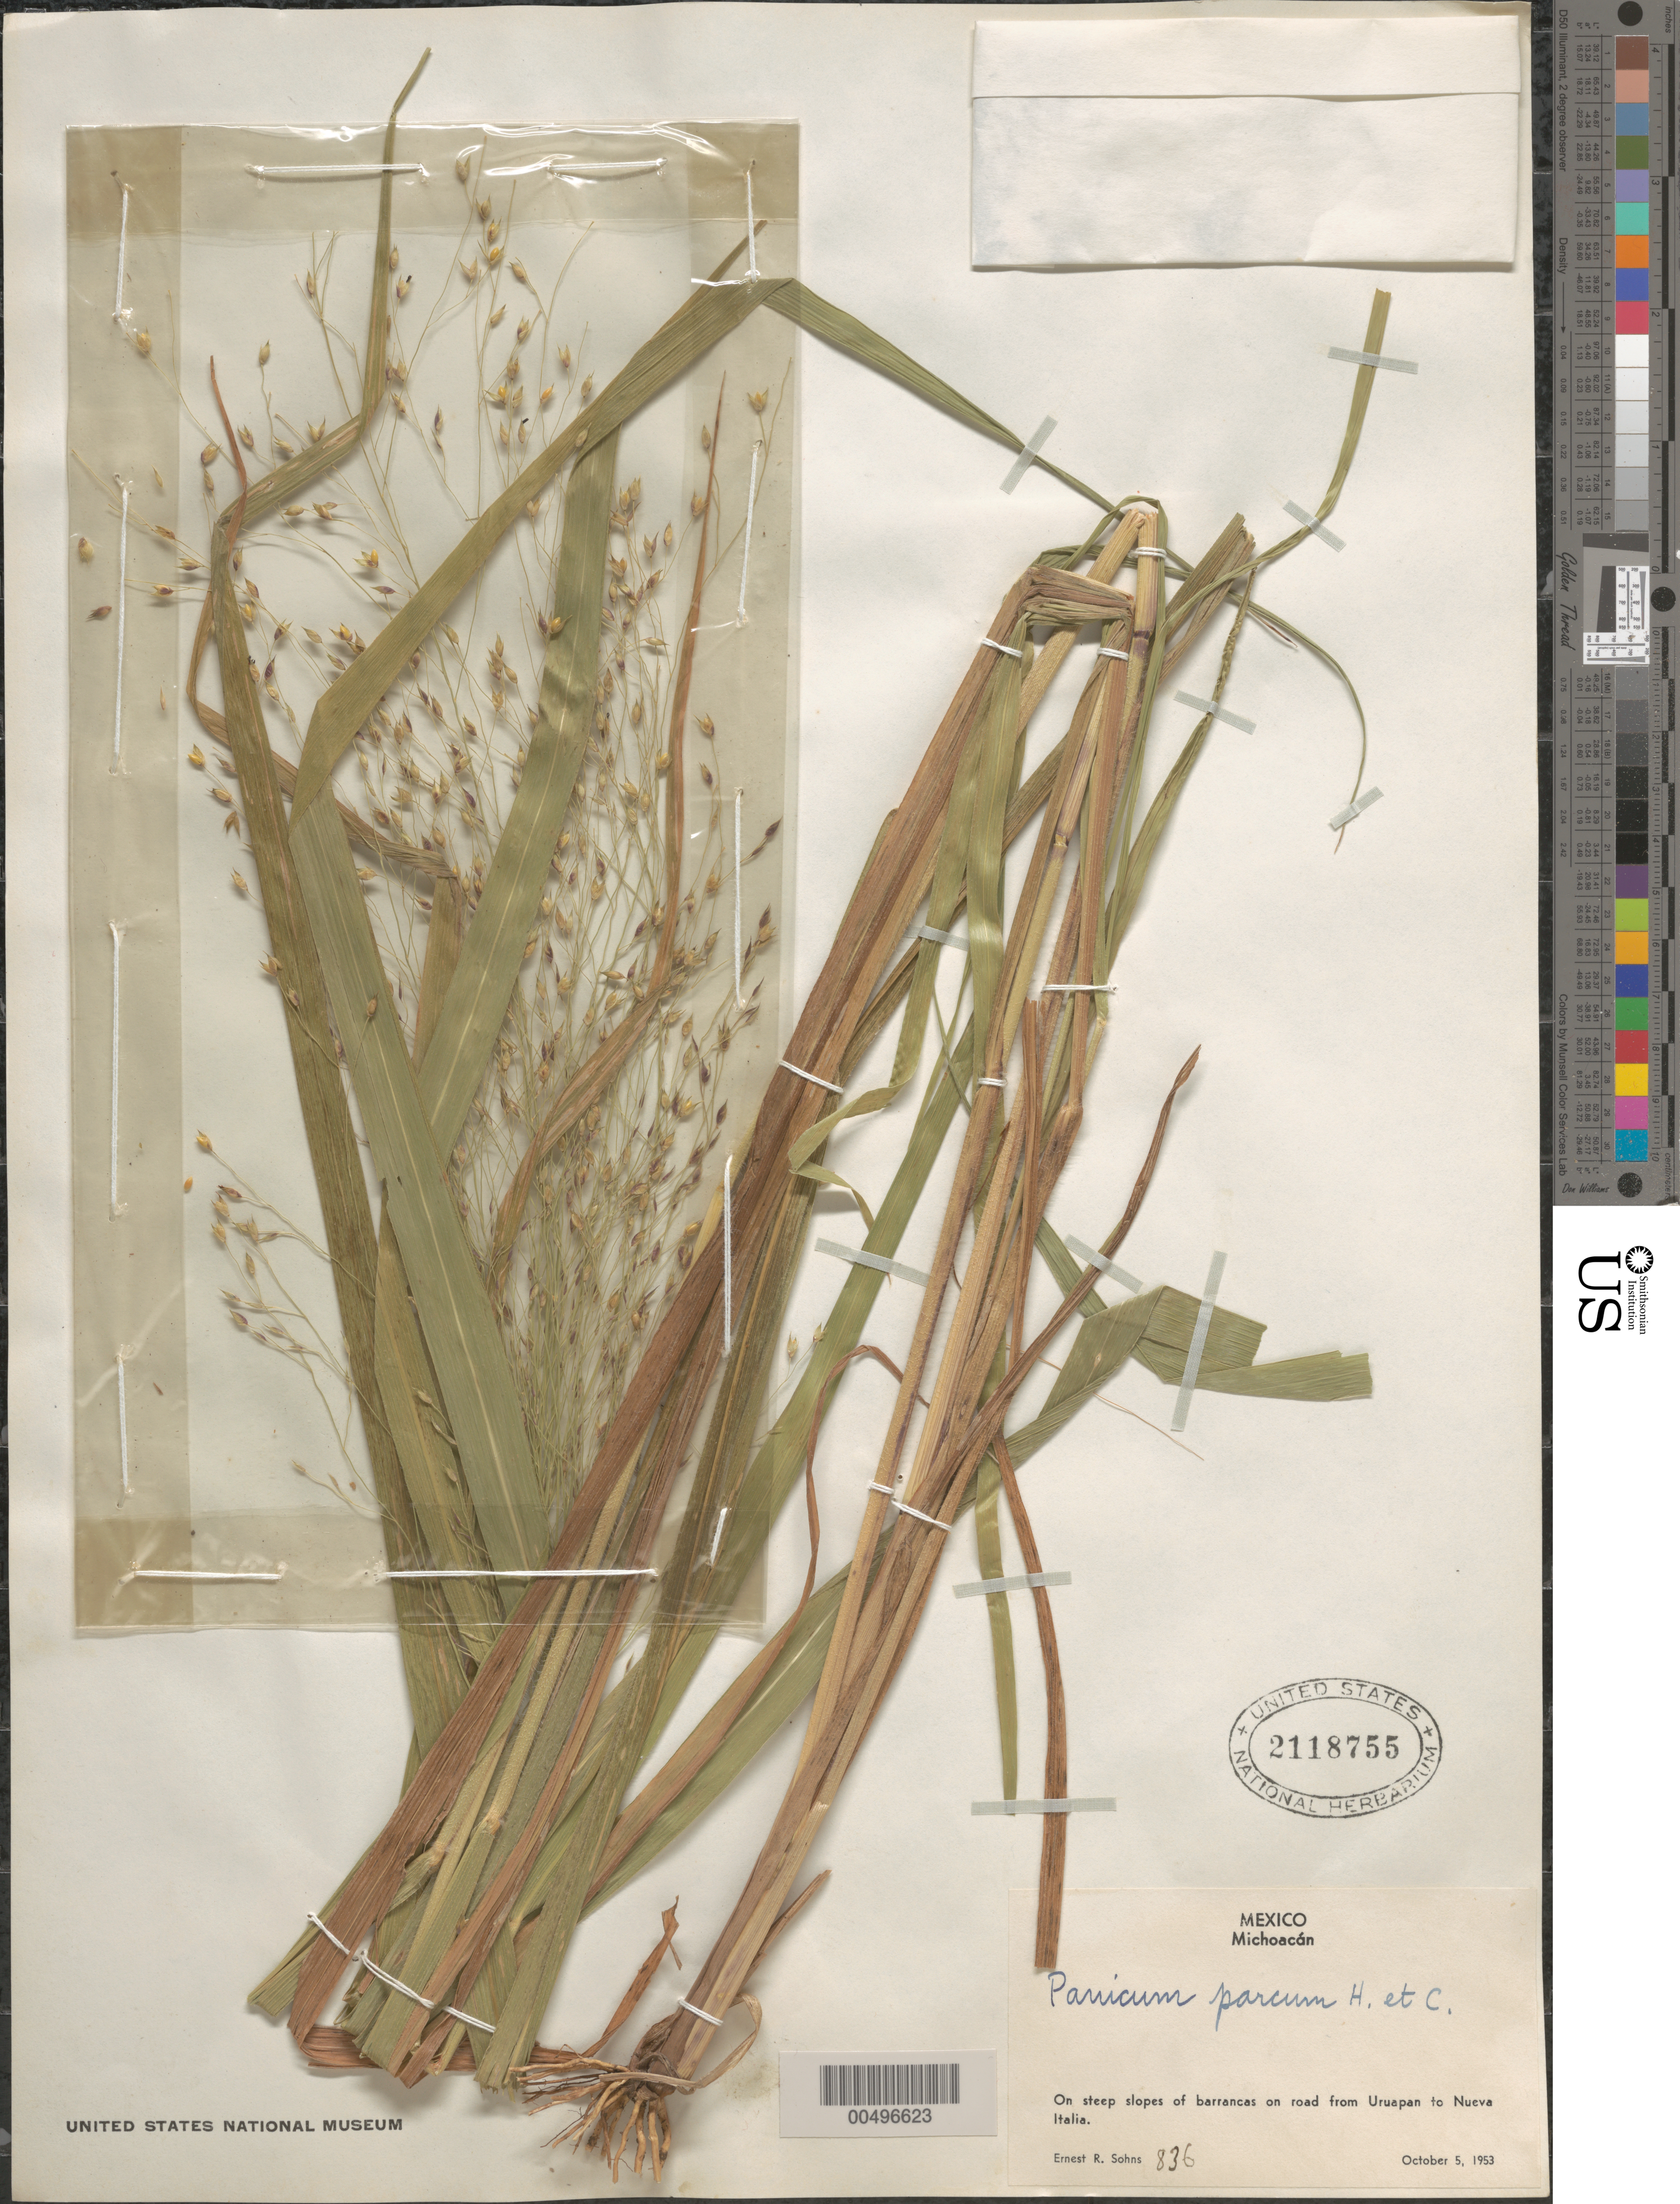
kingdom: Plantae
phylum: Tracheophyta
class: Liliopsida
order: Poales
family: Poaceae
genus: Panicum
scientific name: Panicum parcum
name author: Hitchc. & Chase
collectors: E. R. Sohns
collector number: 836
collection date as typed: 5 Oct 1953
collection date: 1953-10-05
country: Mexico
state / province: Michoacán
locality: On rd from Uruapan to Nueva Italia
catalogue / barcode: US 2118755